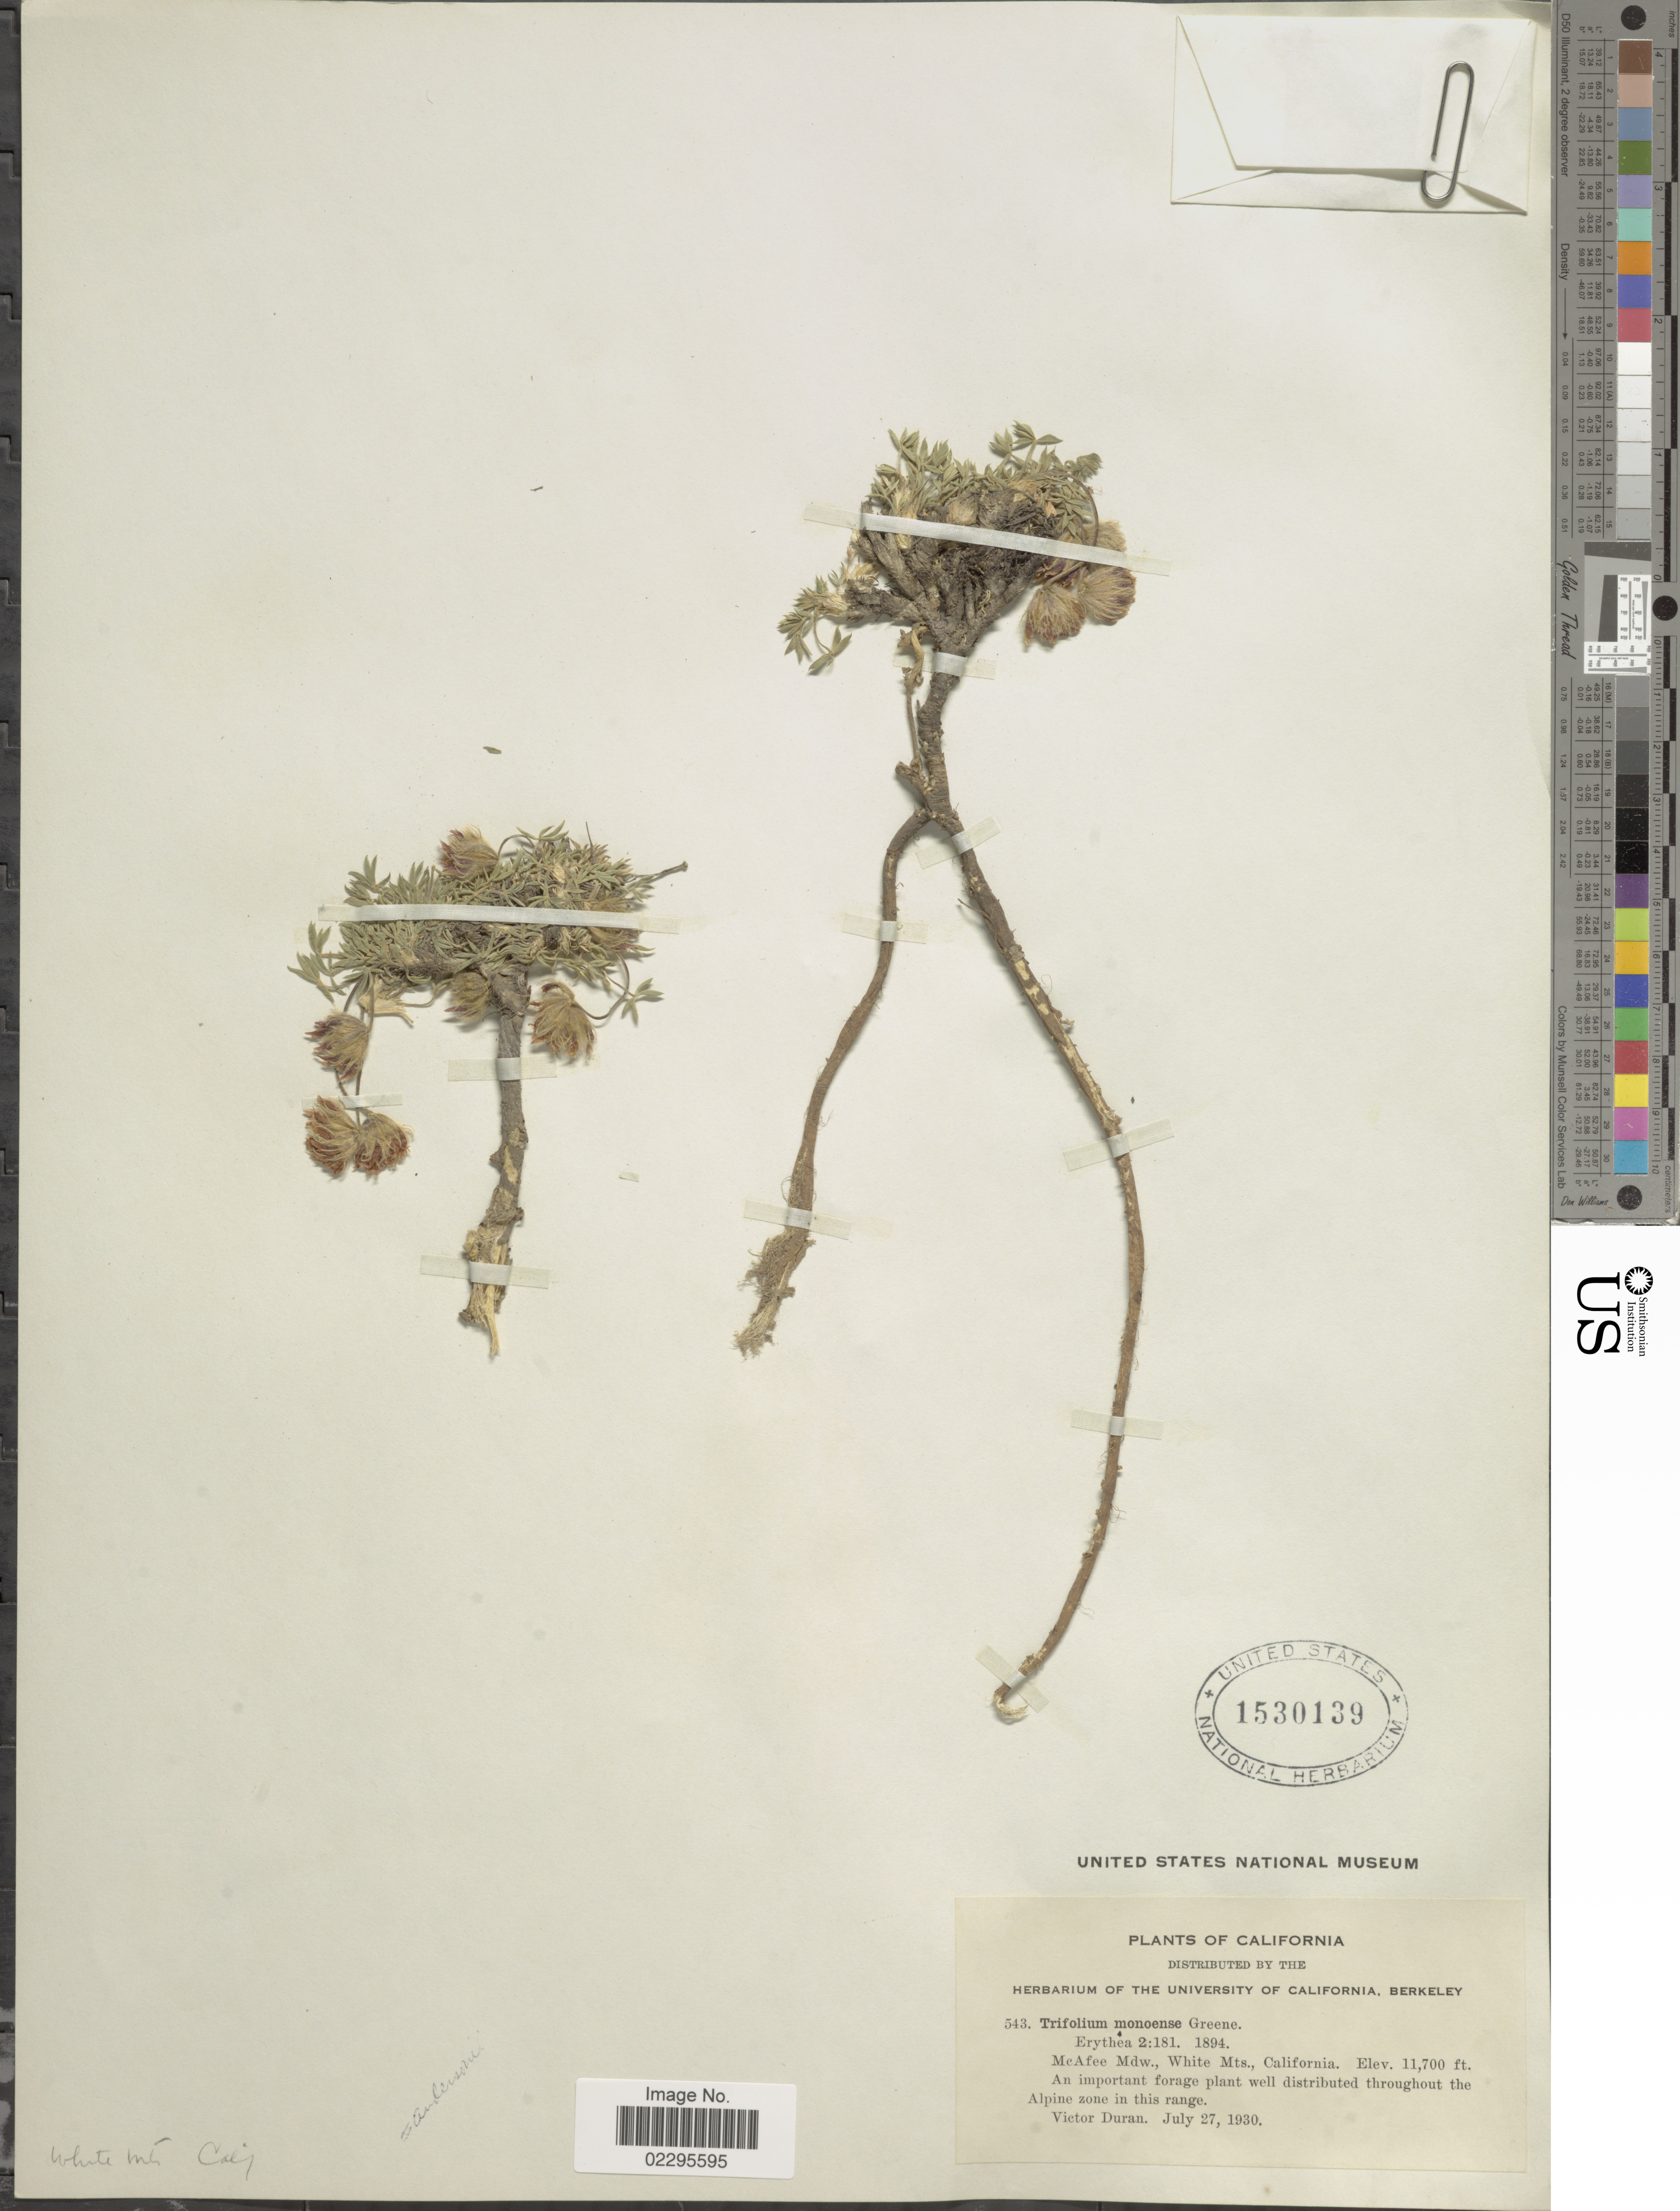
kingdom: Plantae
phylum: Tracheophyta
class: Magnoliopsida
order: Fabales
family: Fabaceae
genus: Trifolium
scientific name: Trifolium andersonii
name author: A. Gray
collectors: V. Duran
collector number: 543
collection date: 1930-07-27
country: United States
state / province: California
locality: McAfee Mdw., White Mts.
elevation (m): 3566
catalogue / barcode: US 1530139